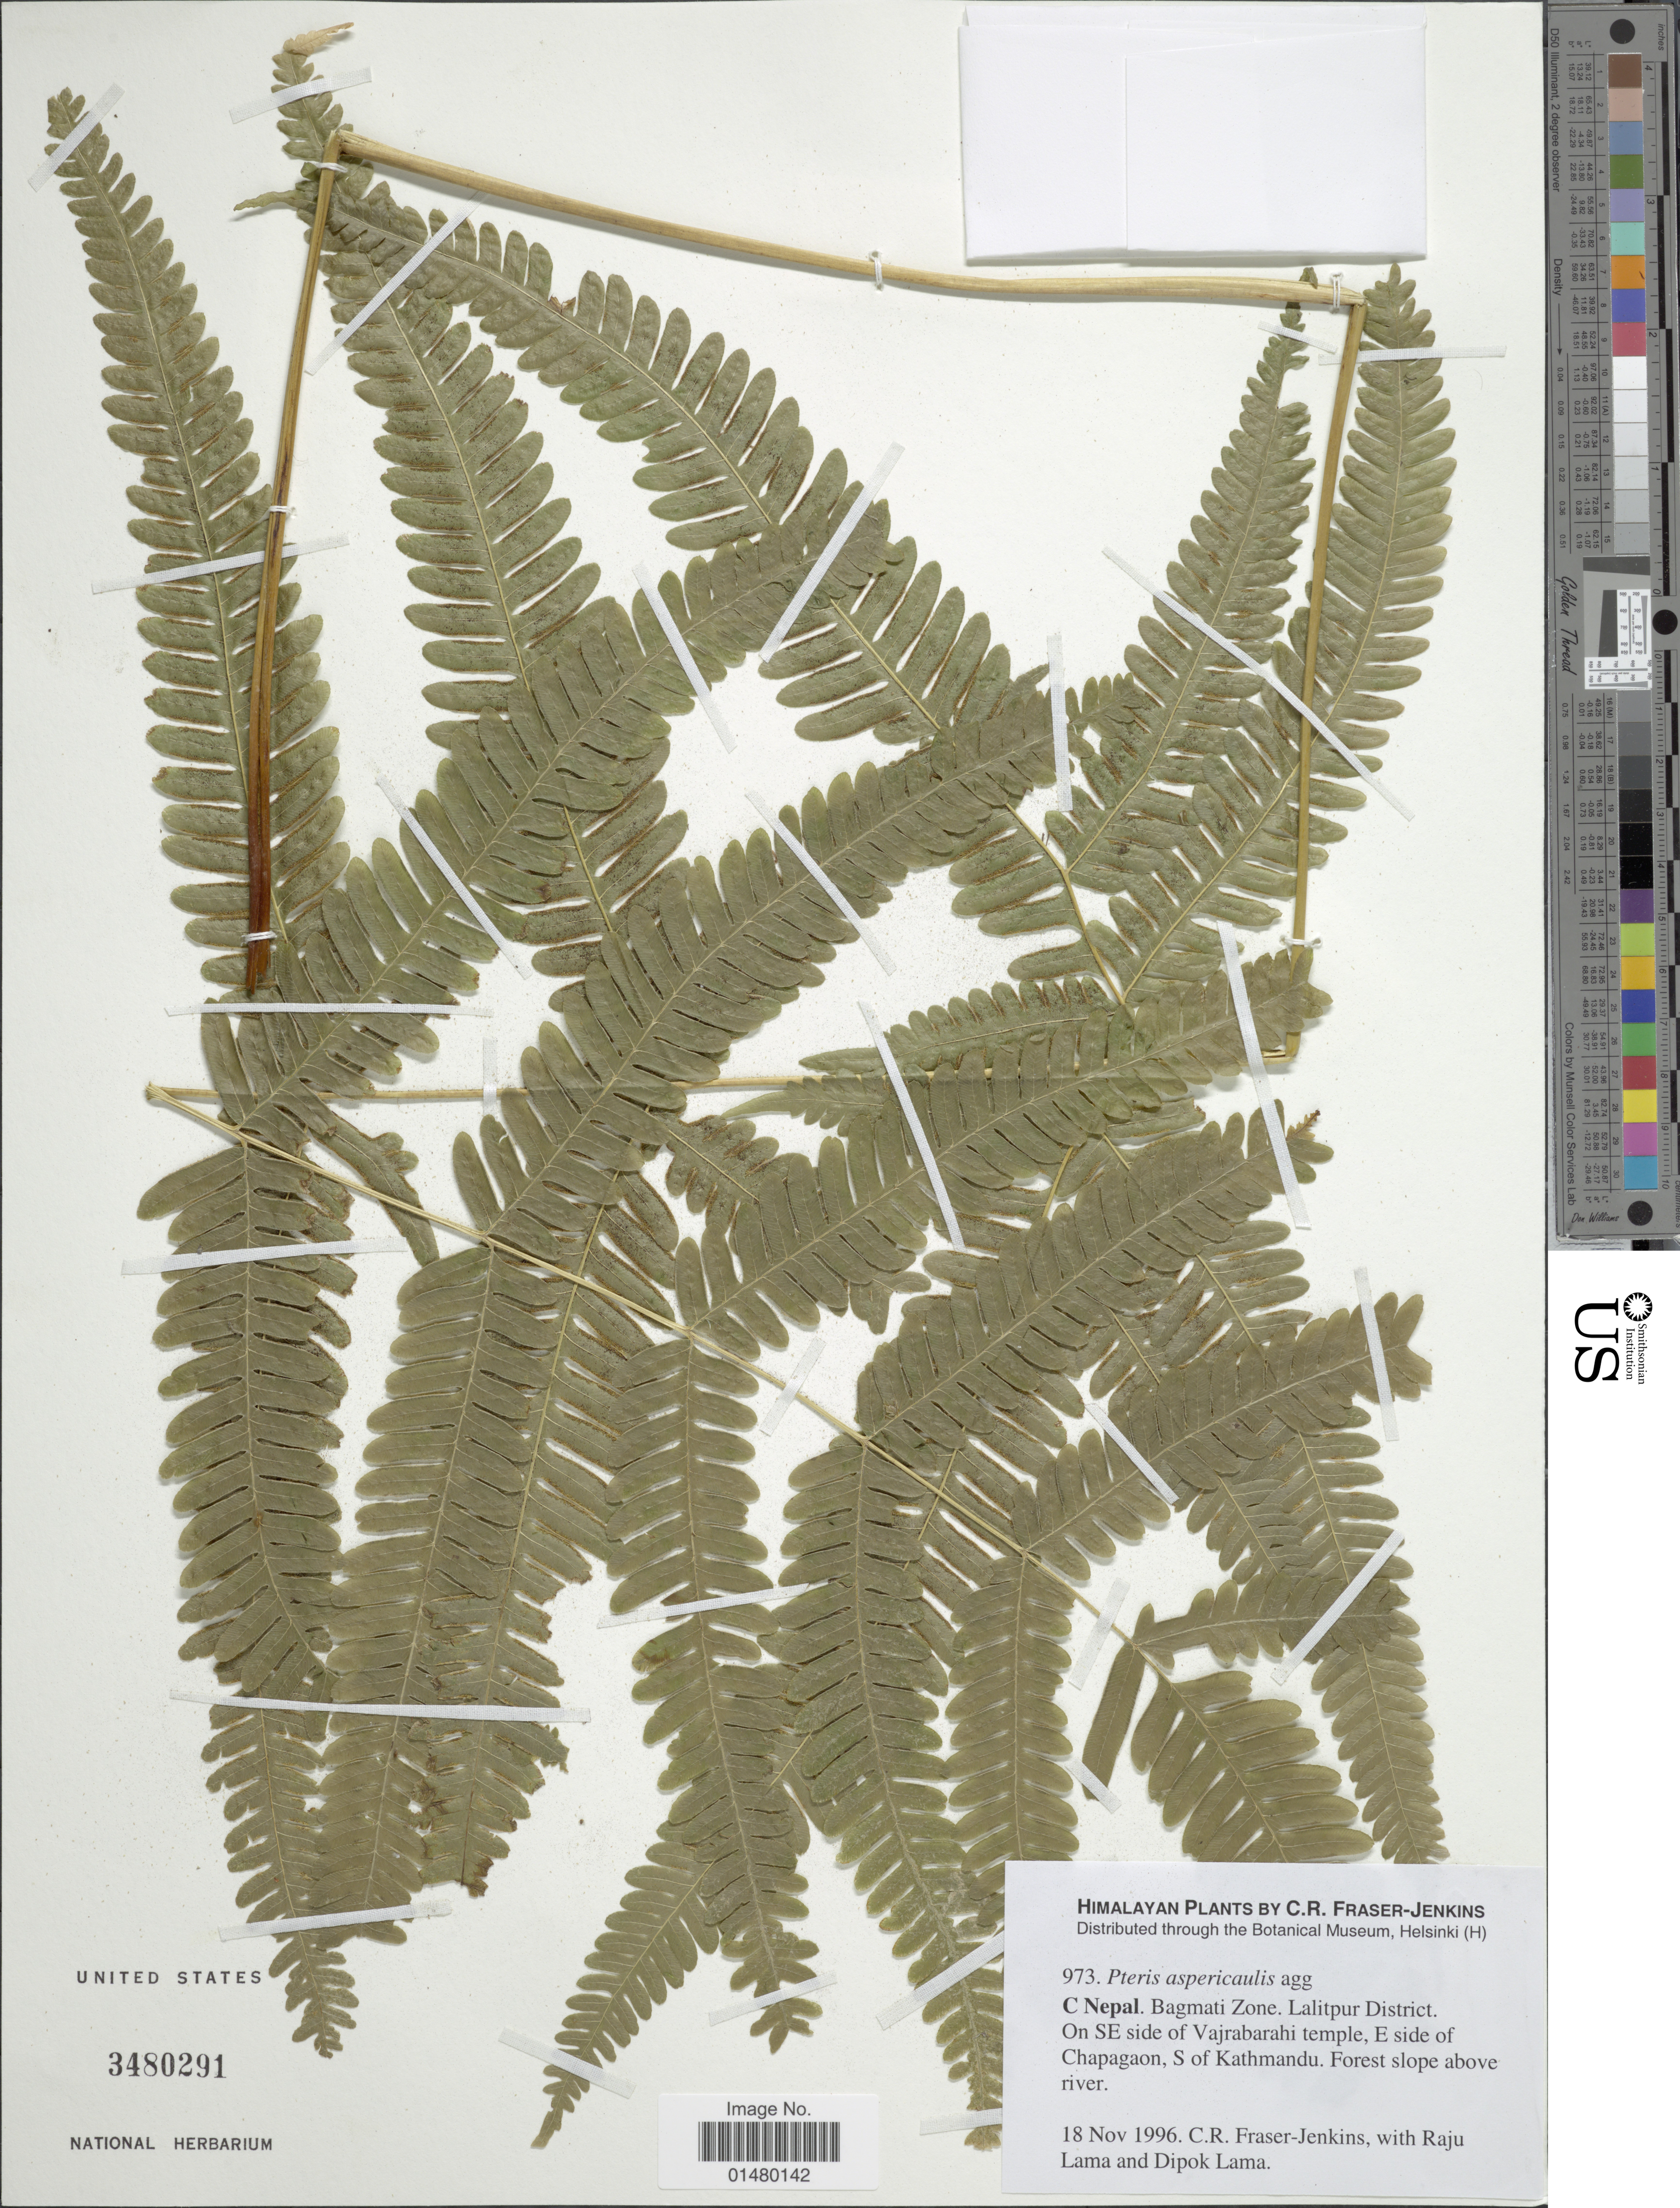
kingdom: Plantae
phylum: Tracheophyta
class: Polypodiopsida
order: Polypodiales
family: Pteridaceae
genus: Pteris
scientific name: Pteris aspericaulis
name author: Wall. ex Hieron.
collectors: C. R. Fraser-Jenkins, R. Lama & D. Lama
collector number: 973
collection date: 1996-11-18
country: Nepal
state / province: Bagmati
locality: C Nepal. Bagmati Zone. Lalitpur District. On SE side of Vajrabarahi temple, E side of Chapagaon, S of Kathmandu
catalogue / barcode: US 3480291